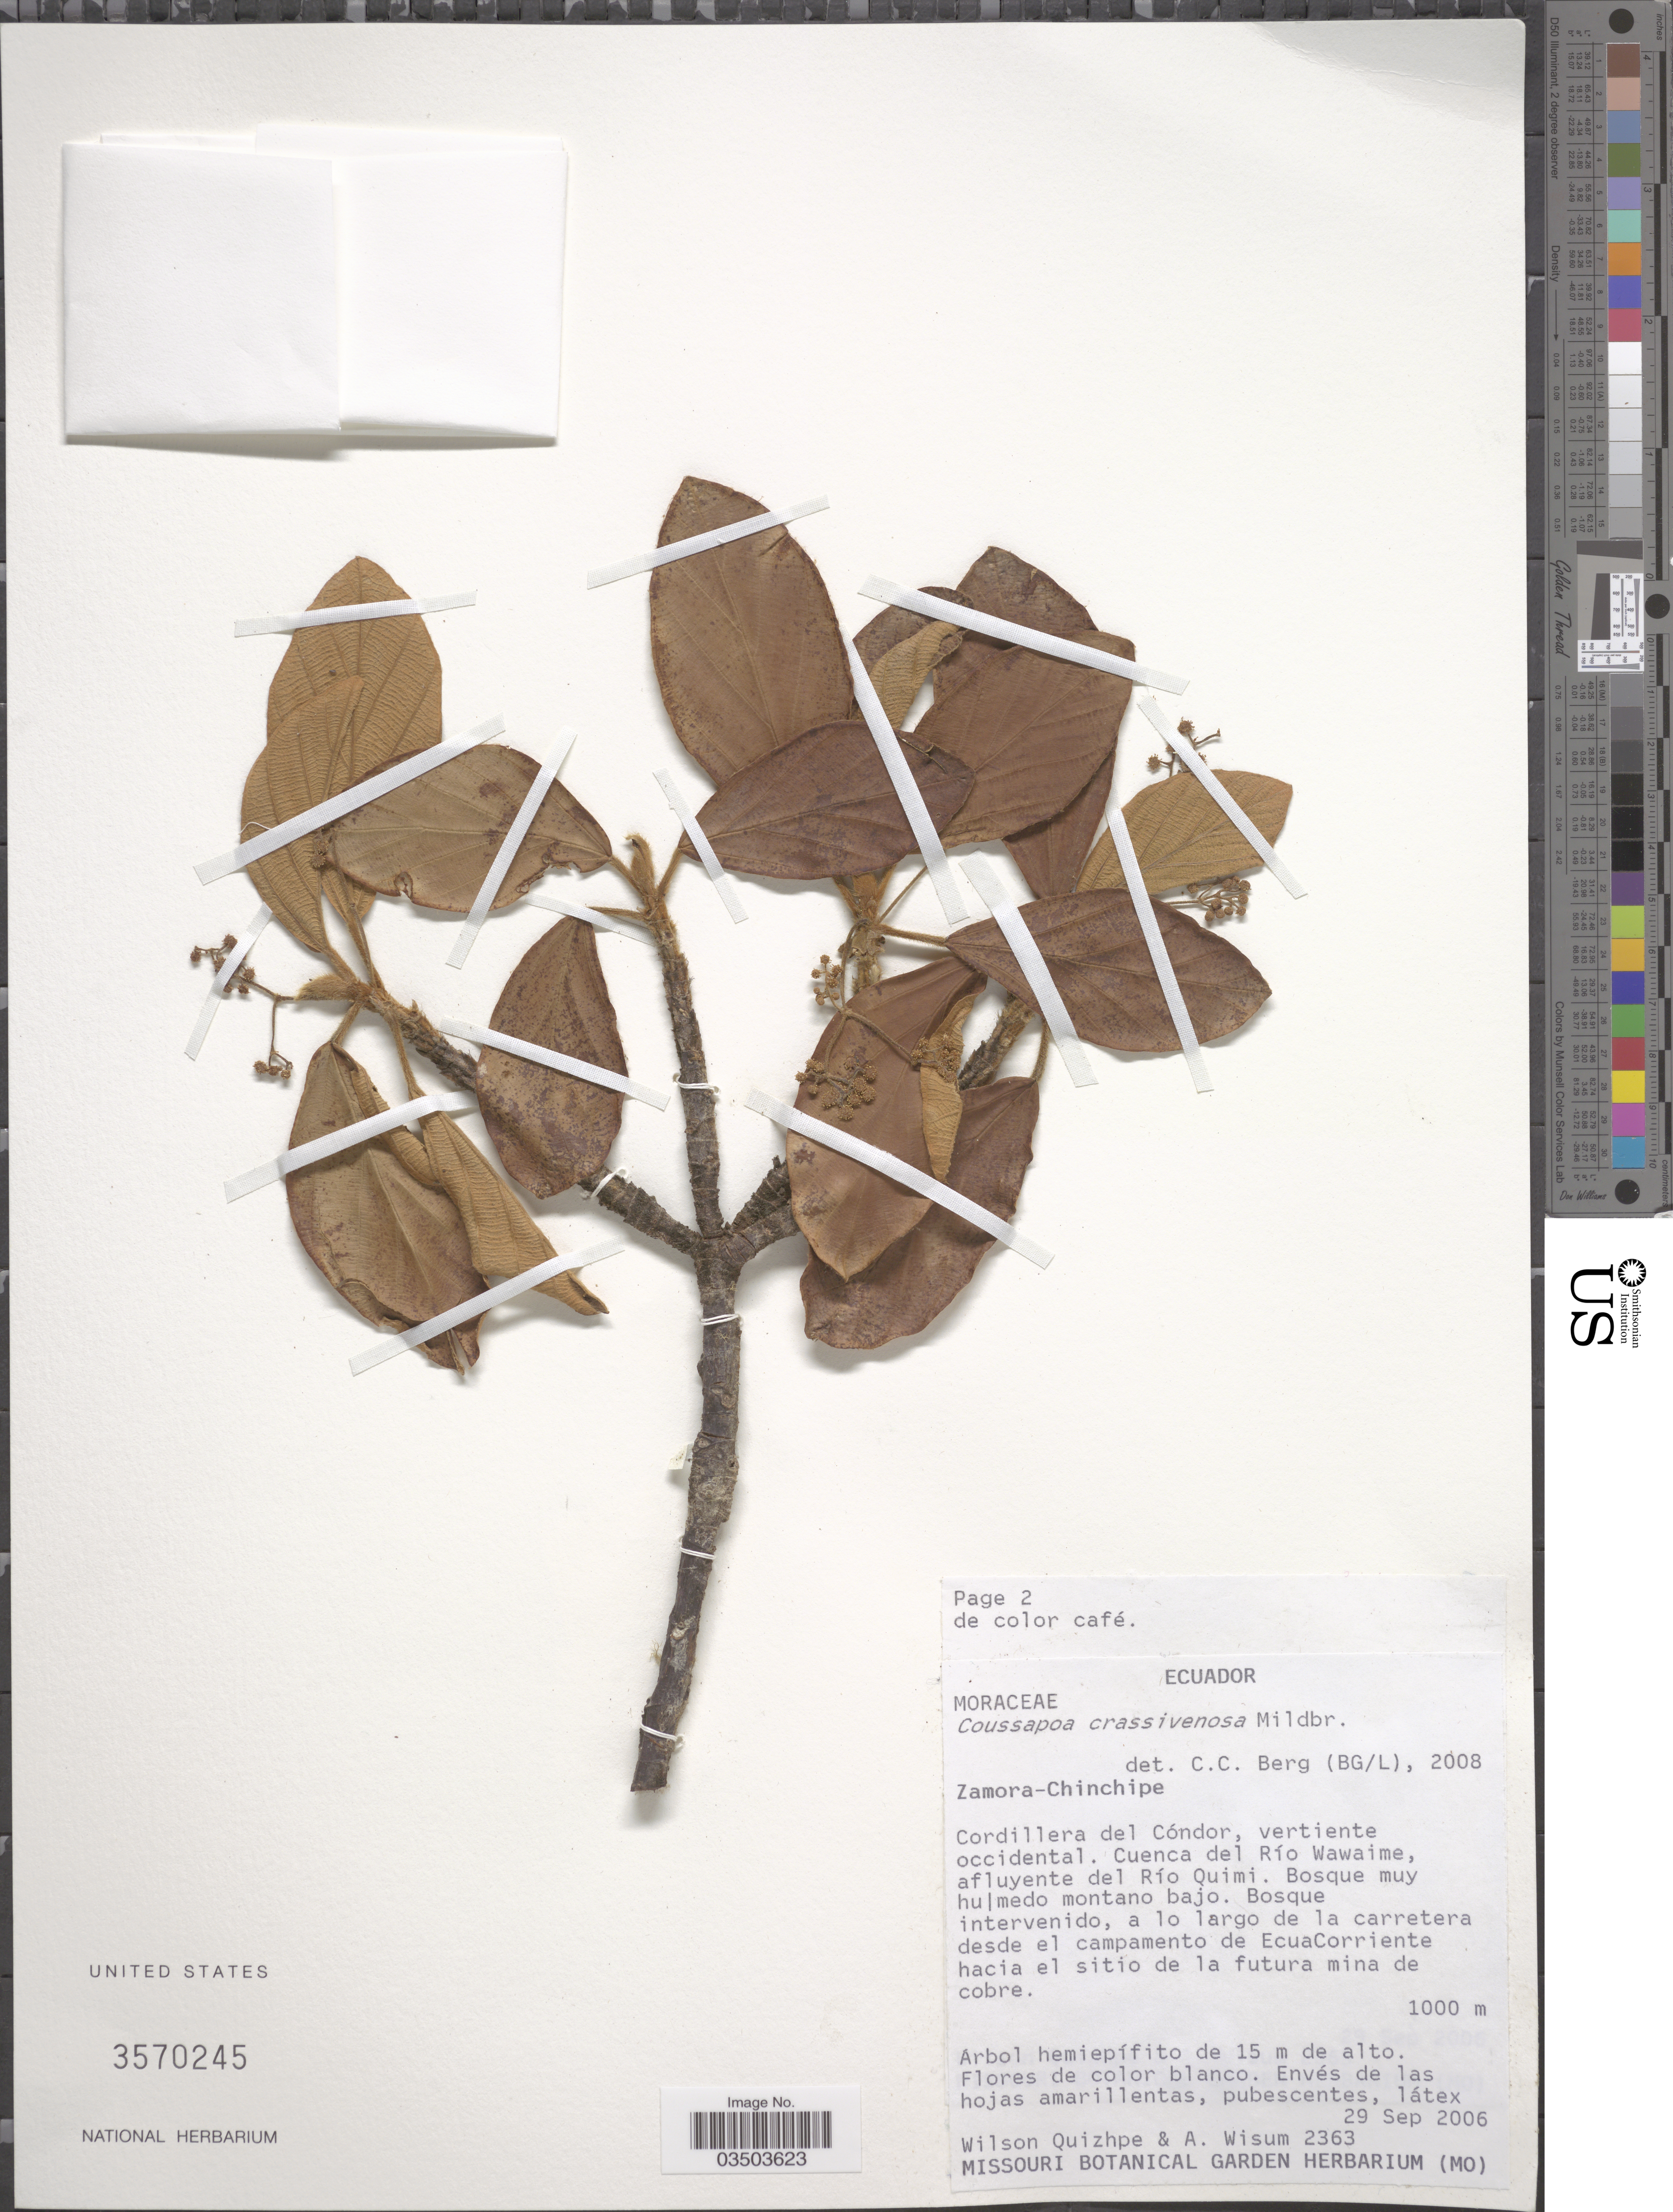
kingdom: Plantae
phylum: Tracheophyta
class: Magnoliopsida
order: Rosales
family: Urticaceae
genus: Coussapoa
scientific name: Coussapoa crassivenosa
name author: Mildbr.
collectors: W. Quizhpe & A. Wisum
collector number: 2363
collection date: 2006-09-29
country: Ecuador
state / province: Zamora-Chinchipe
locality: Cordillera del Cóndor, vertiente occidental. Cuenca del Río Wawaime, afluyente del Río Quimi. Bosque intervenido, a lo largo de la carretera desde el campamento de EcuaCorriente hacia el sitio de la futura mina de cobre.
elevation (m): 1000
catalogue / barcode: US 3570245